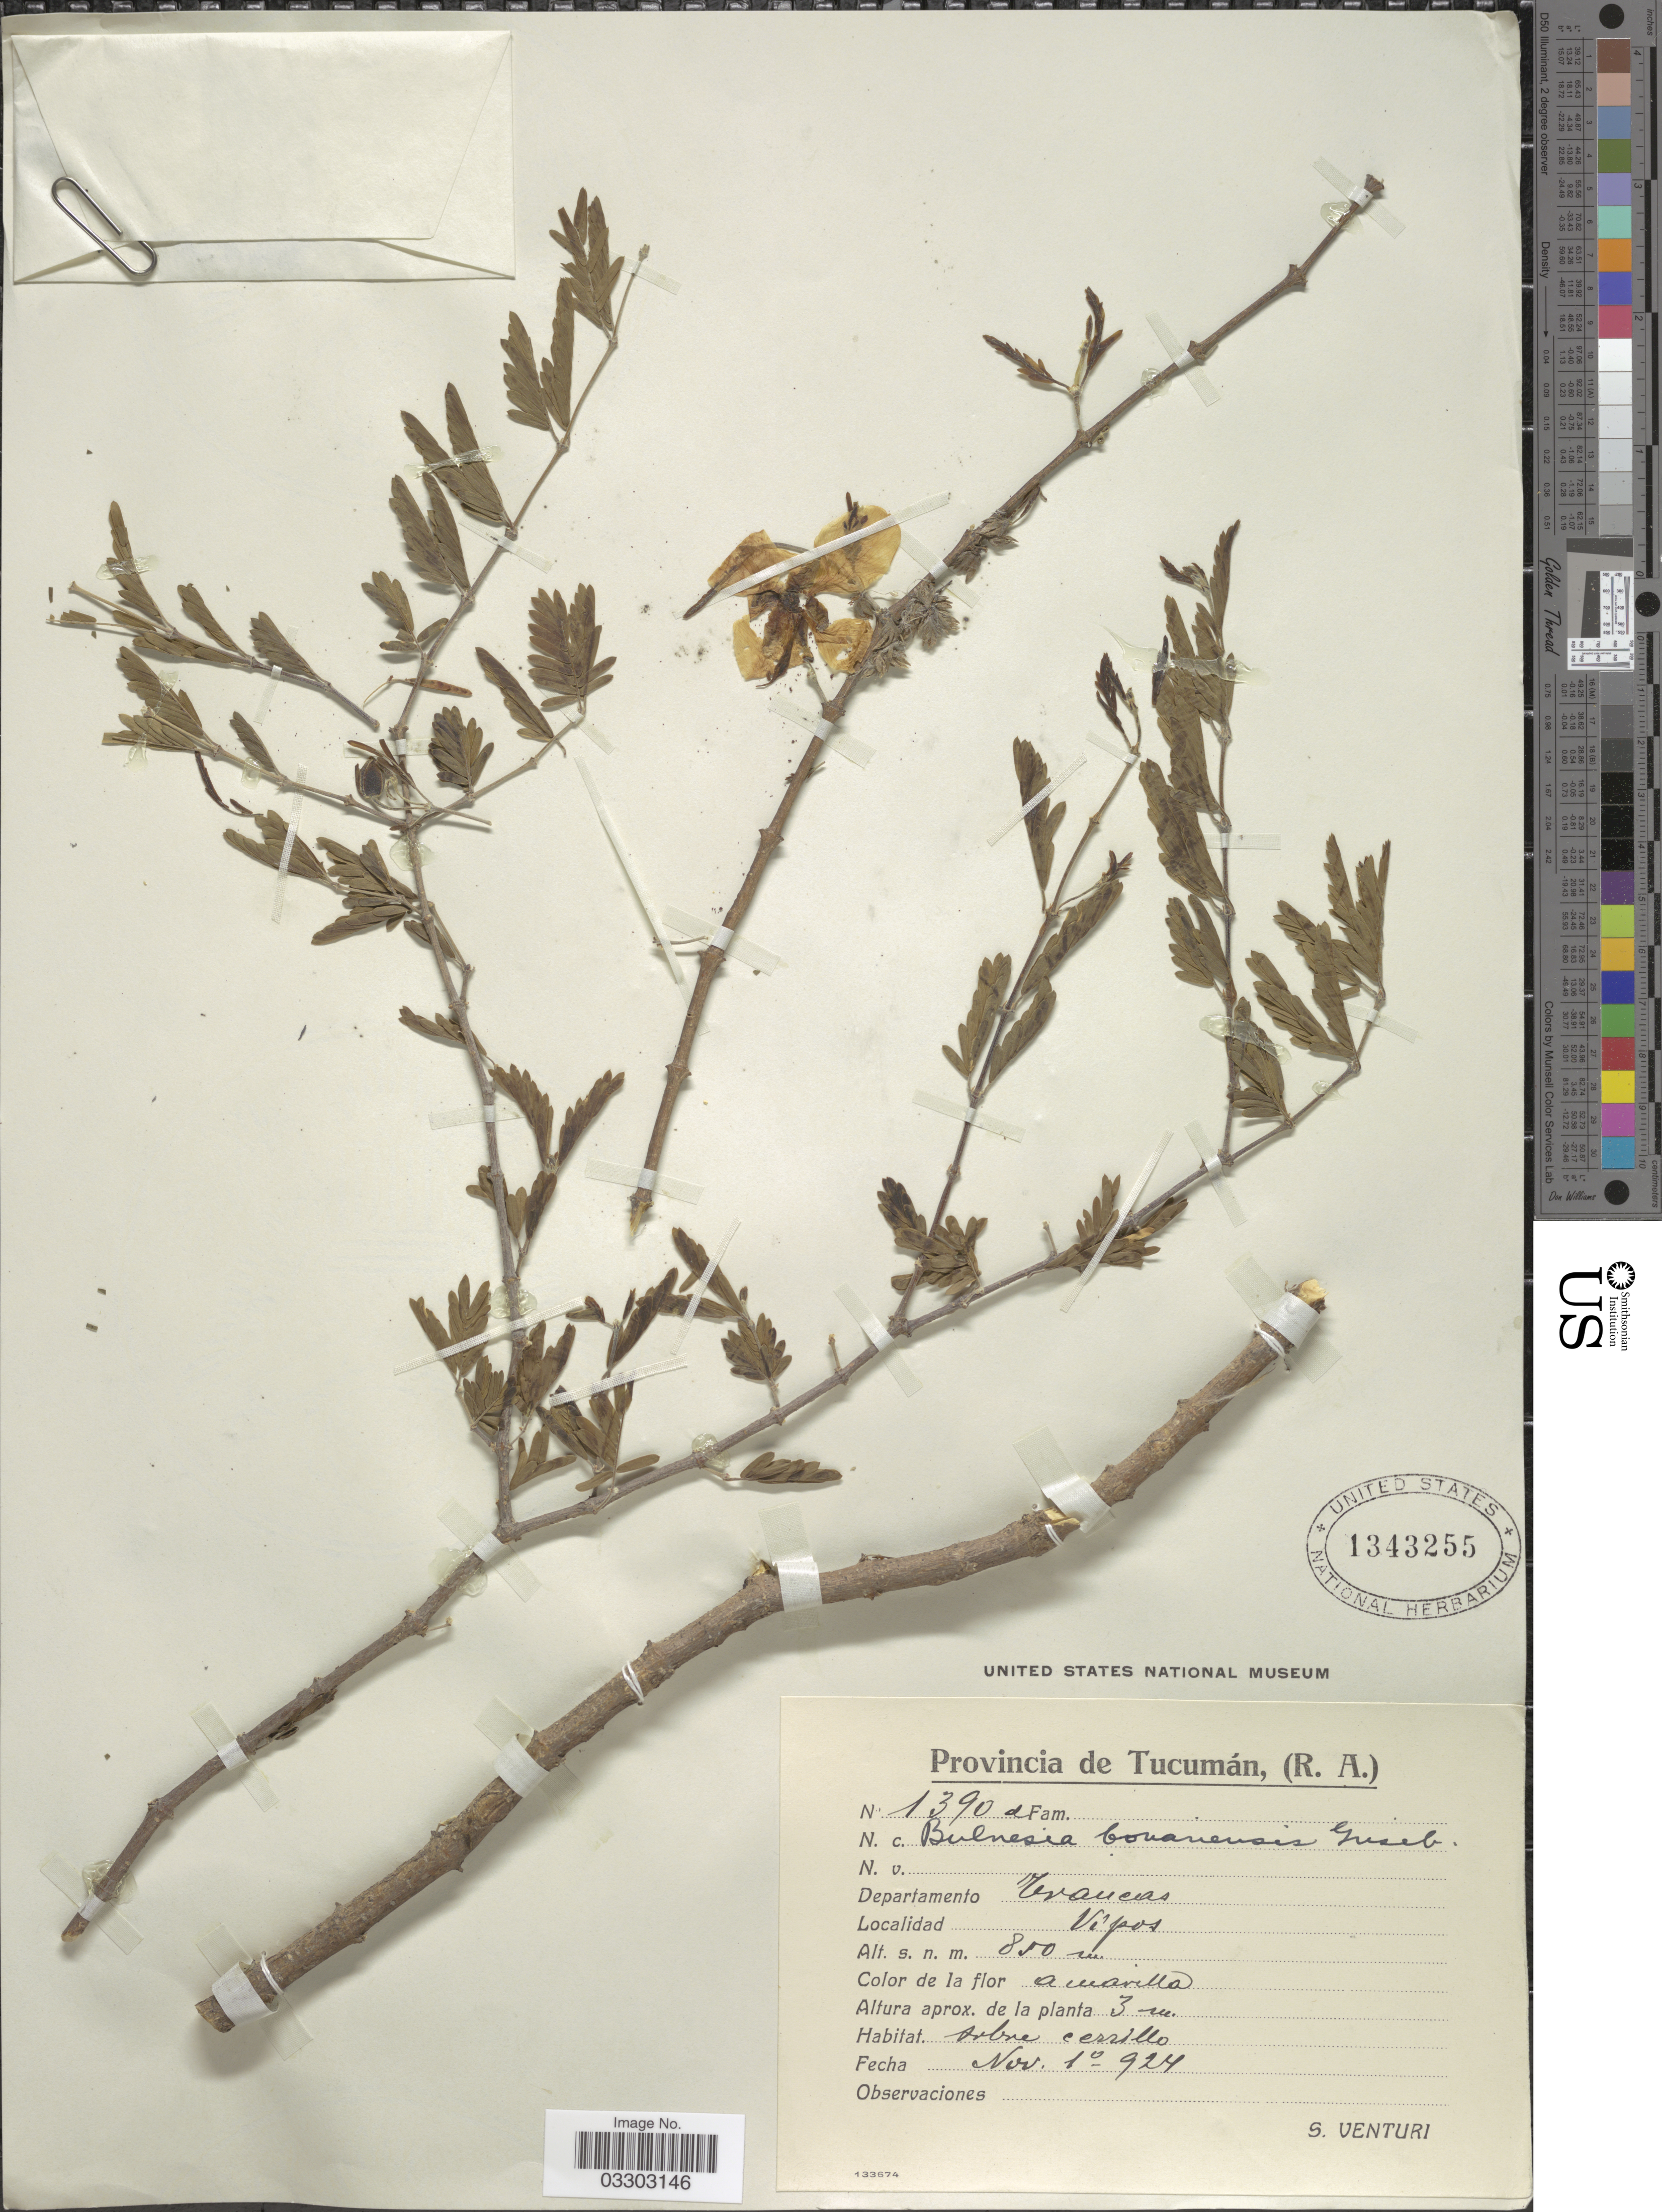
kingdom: Plantae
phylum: Tracheophyta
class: Magnoliopsida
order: Zygophyllales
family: Zygophyllaceae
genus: Gonopterodendron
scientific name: Gonopterodendron bonariense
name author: (Griseb.) Godoy-Bürki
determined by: U.S. National Herbarium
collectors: S. Venturi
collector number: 1390a*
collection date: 1924-11-01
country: Argentina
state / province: Tucuman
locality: Departamento Trancas. Vipos.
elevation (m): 850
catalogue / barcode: US 1343255